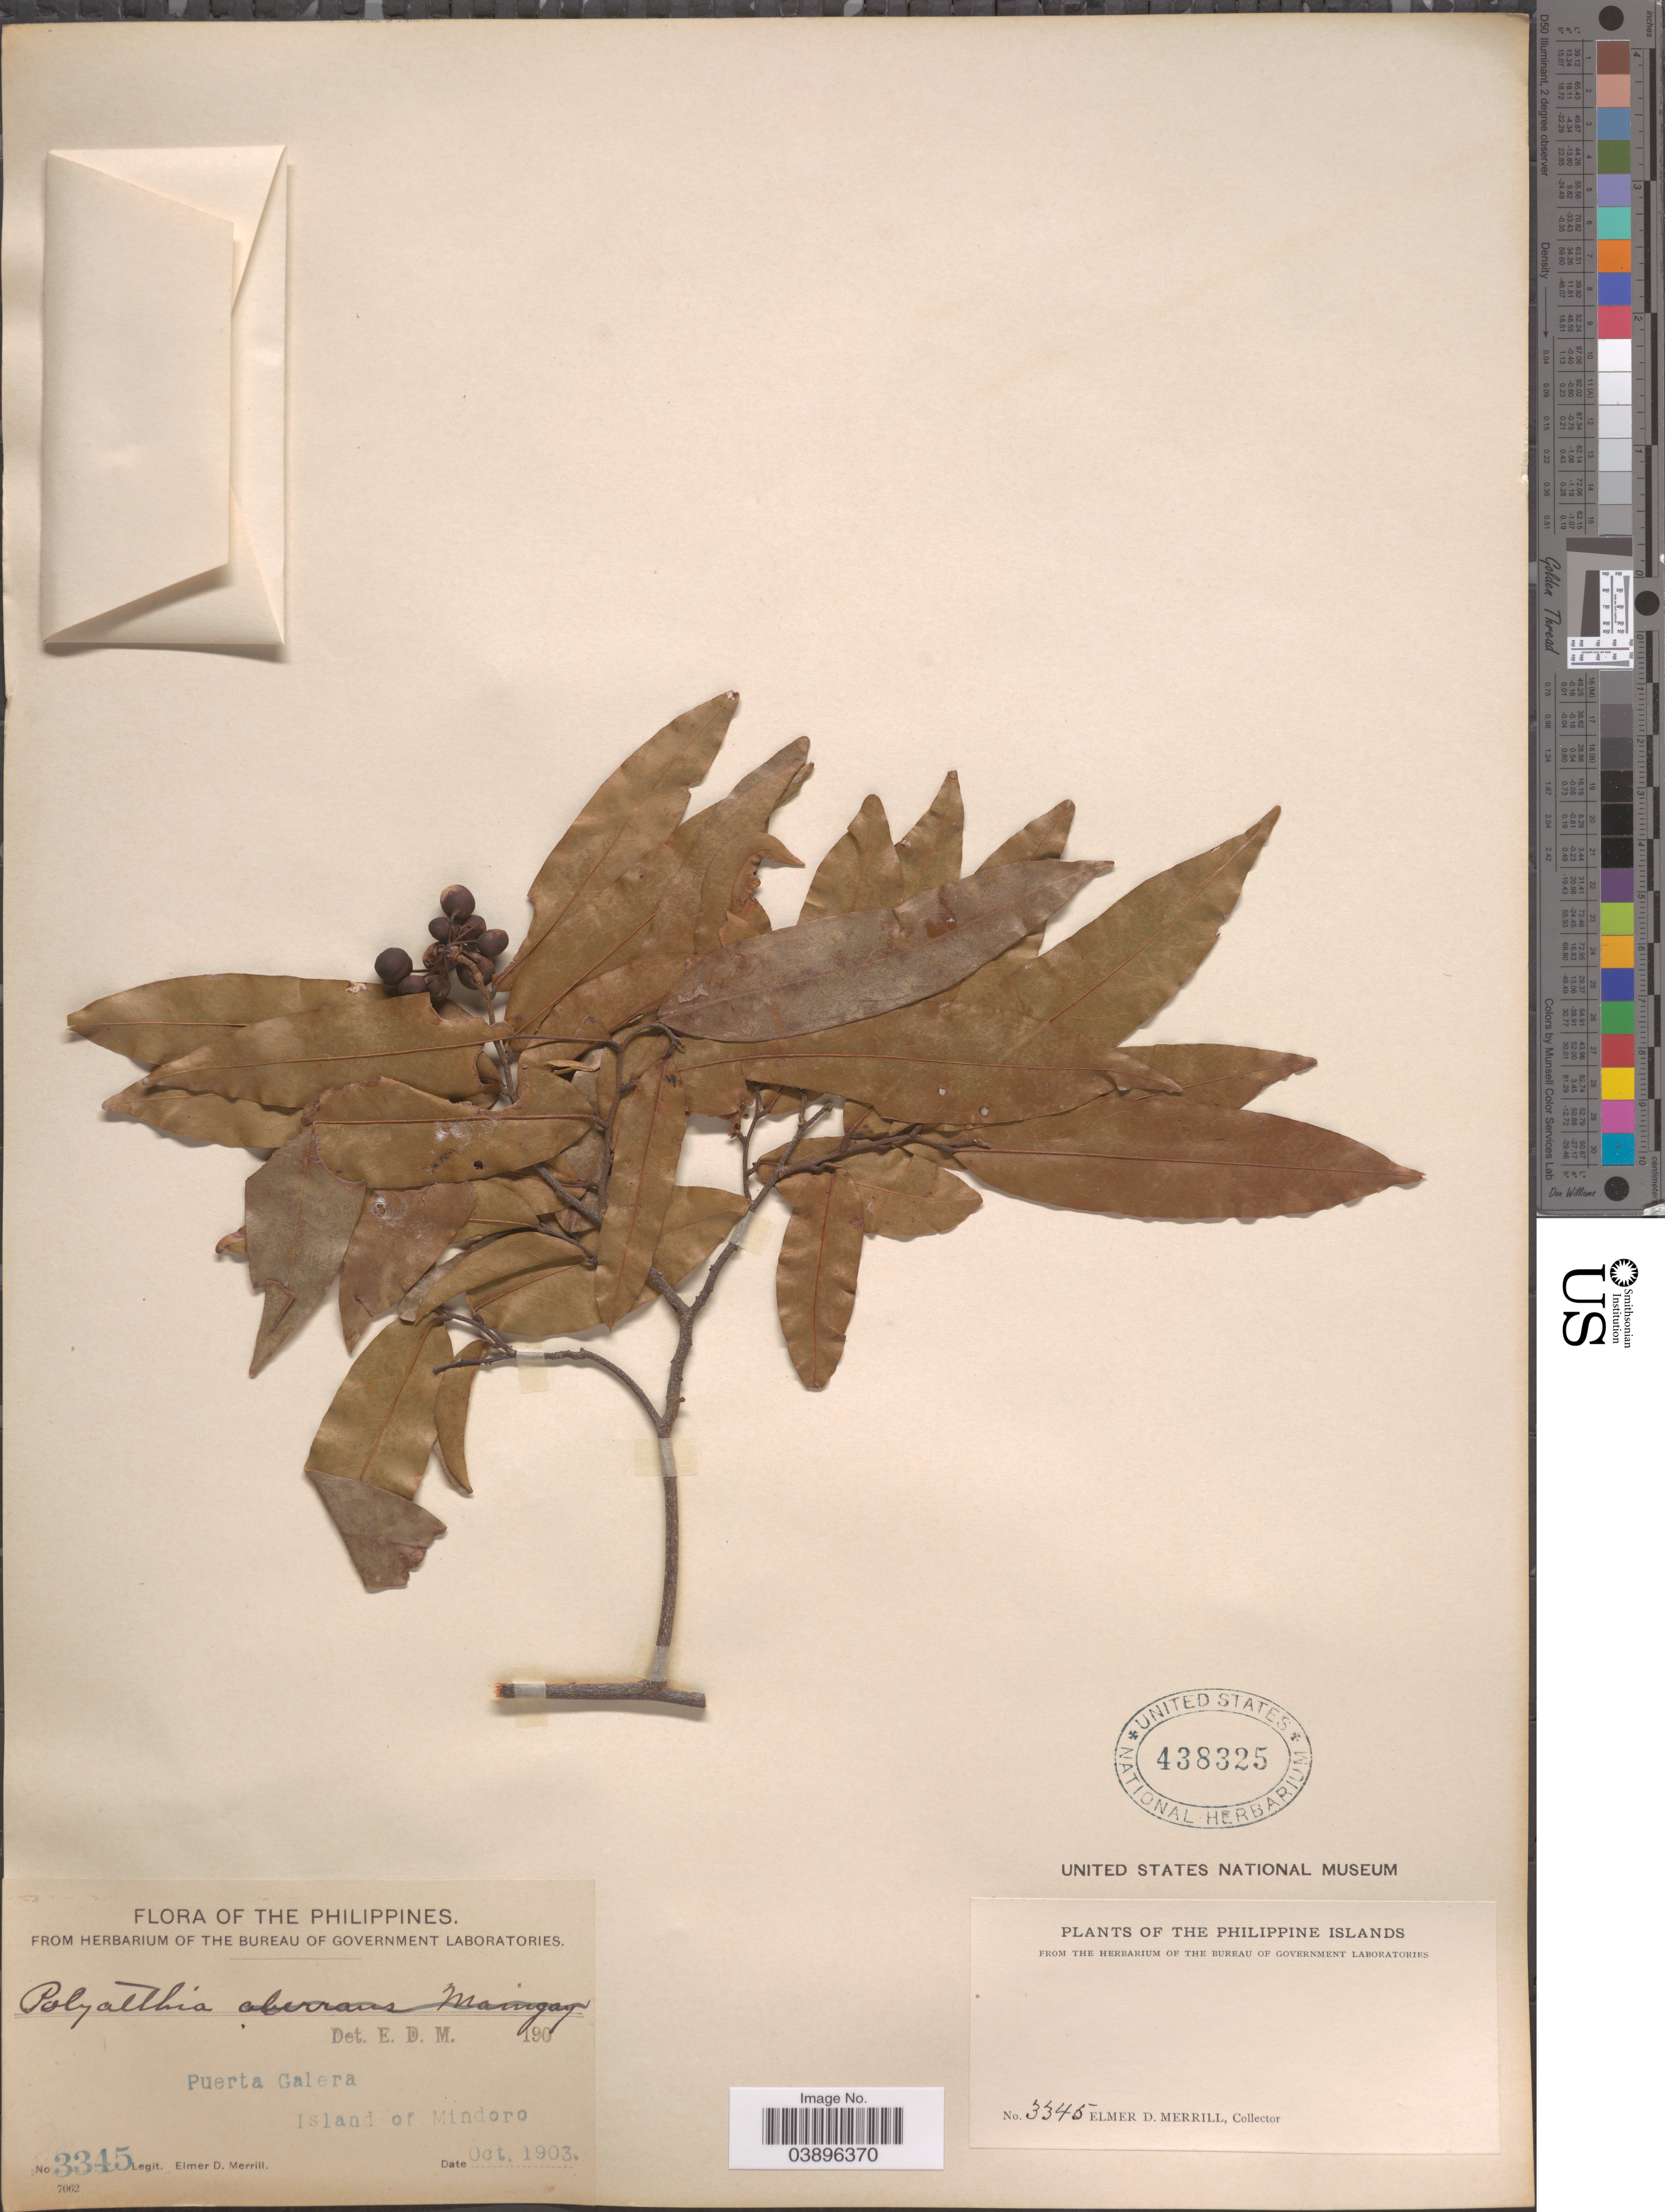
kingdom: Plantae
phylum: Tracheophyta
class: Magnoliopsida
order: Magnoliales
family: Annonaceae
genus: Polyalthia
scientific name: Polyalthia sp.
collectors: E. D. Merrill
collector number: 3345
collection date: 1903-10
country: Philippines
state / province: Mimaropa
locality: Puerta galera, Island of Mindoro. Philippine Islands.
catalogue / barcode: US 438325